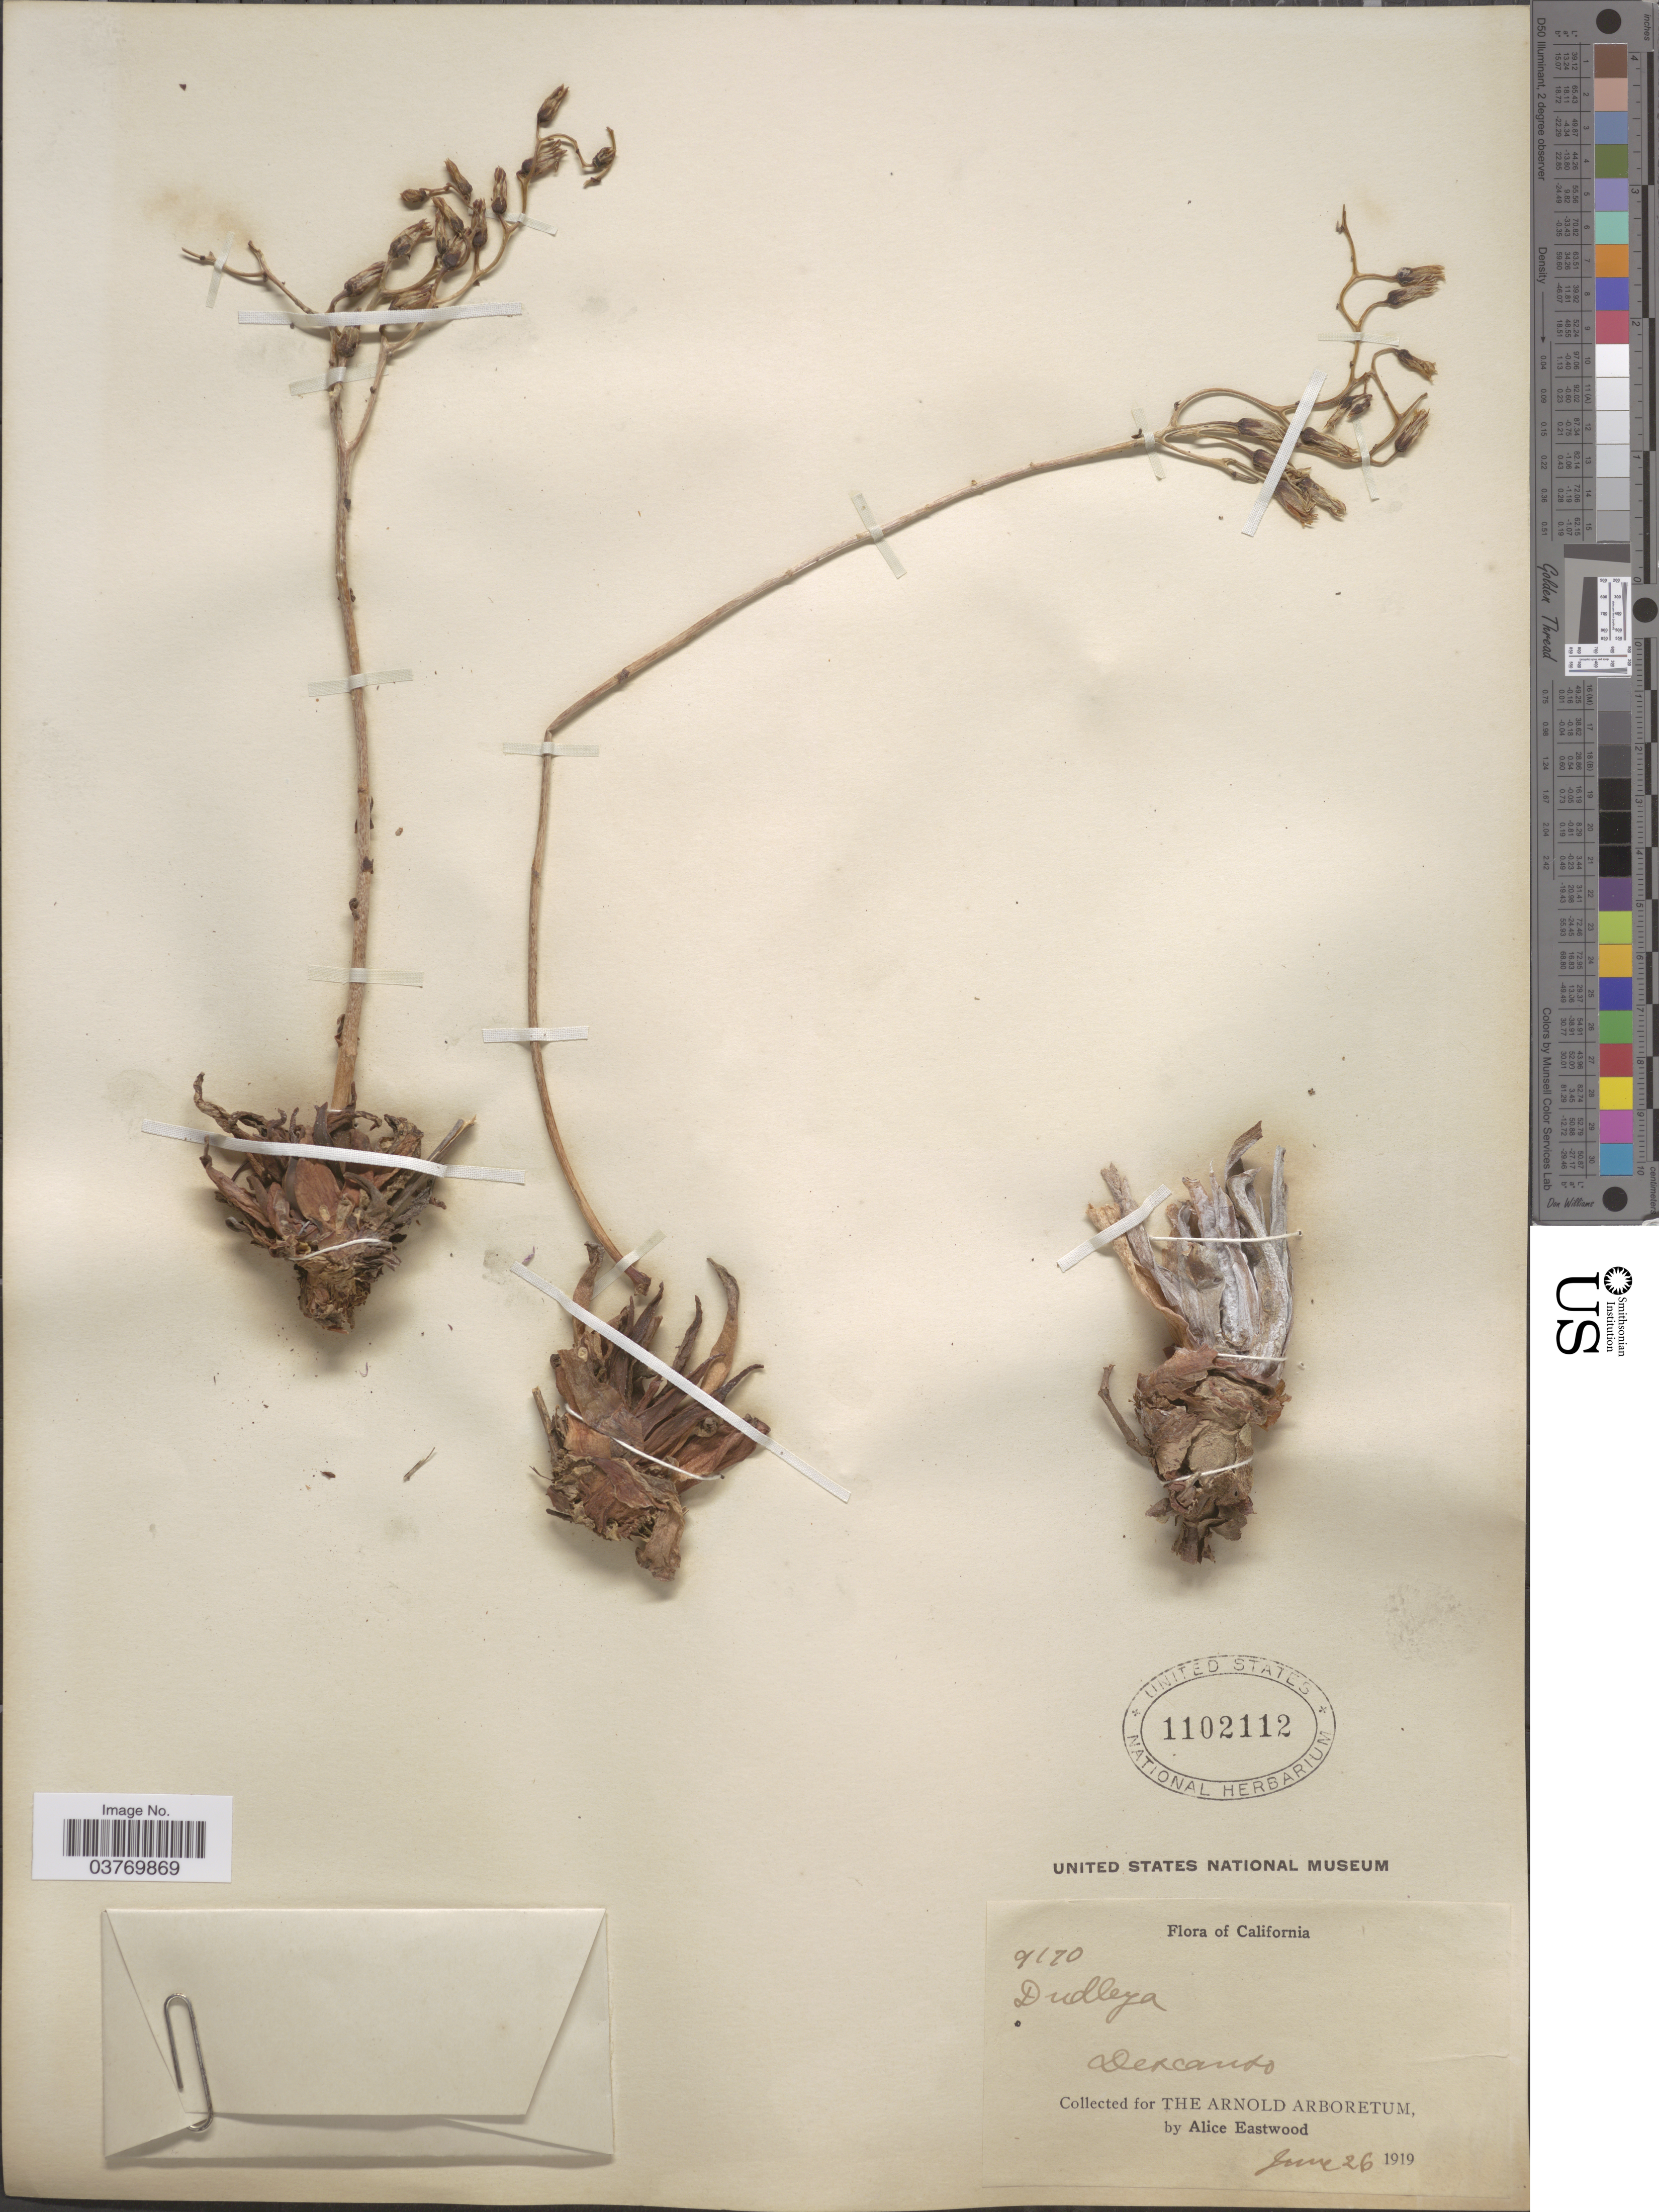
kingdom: Plantae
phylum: Tracheophyta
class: Magnoliopsida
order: Saxifragales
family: Crassulaceae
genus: Dudleya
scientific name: Dudleya sp.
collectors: A. Eastwood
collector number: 9170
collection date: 1919-06-26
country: United States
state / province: California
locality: Descanso.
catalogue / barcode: US 1102112